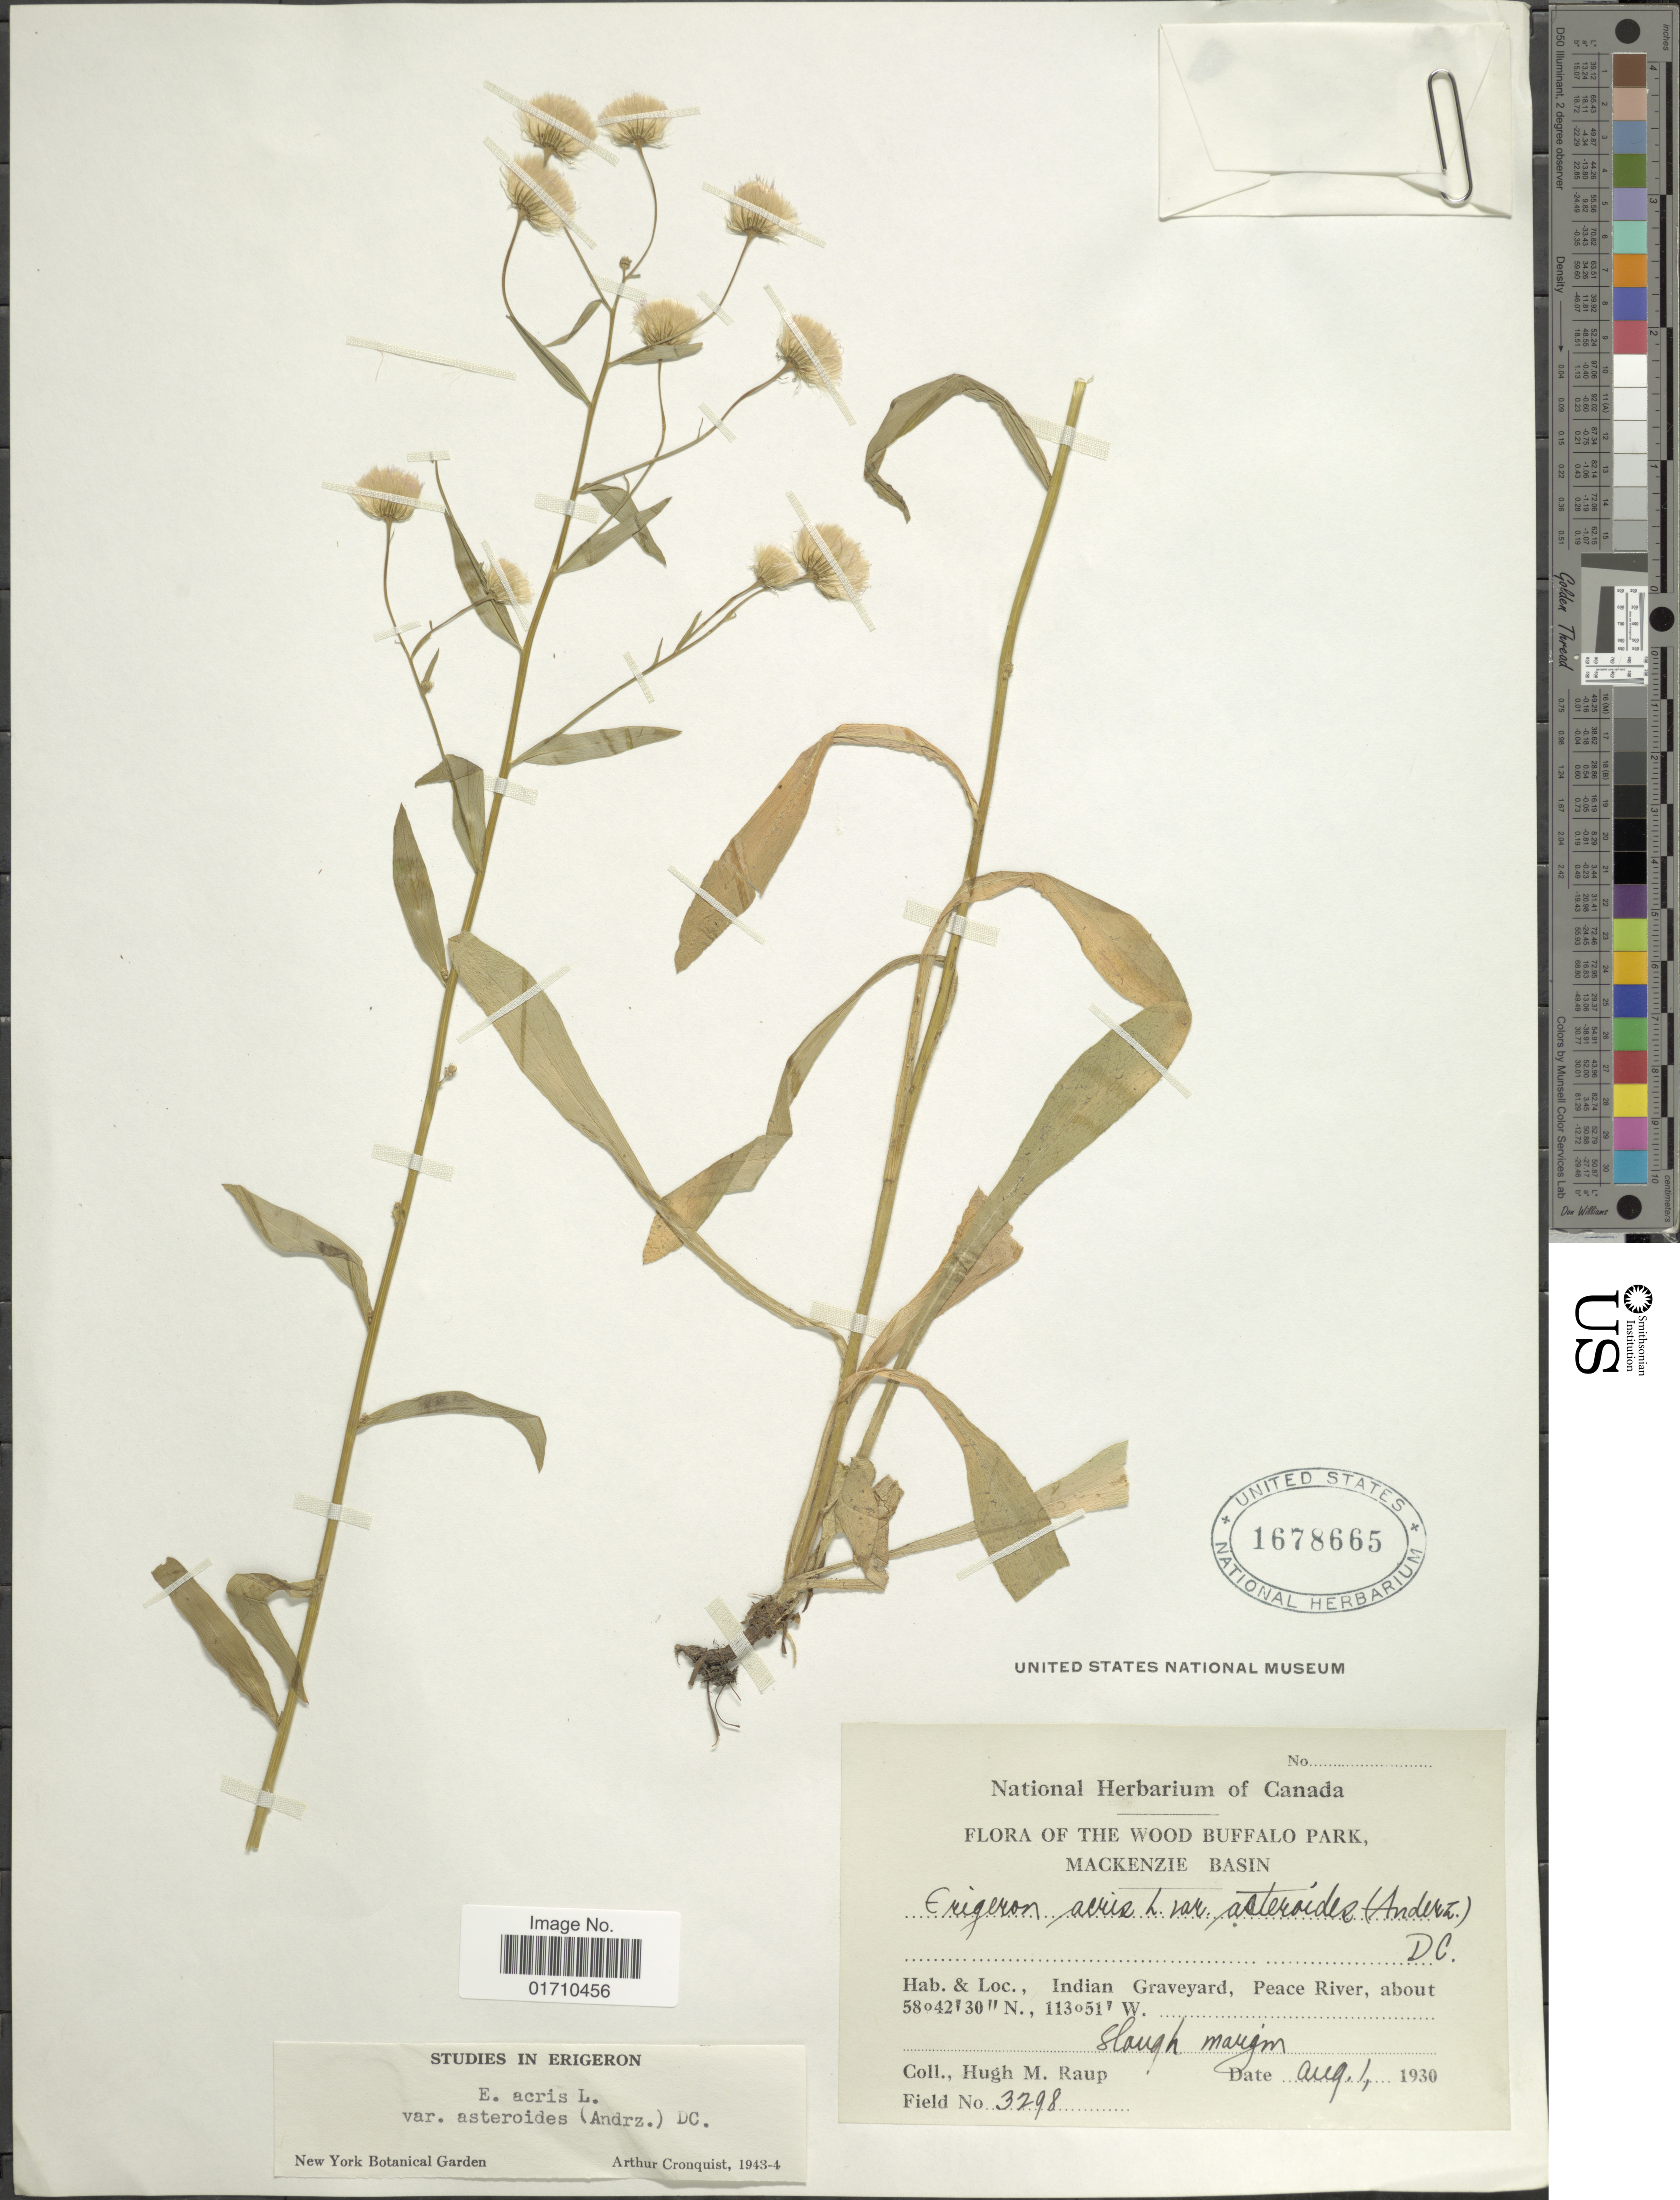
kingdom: Plantae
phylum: Tracheophyta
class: Magnoliopsida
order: Asterales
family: Asteraceae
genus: Erigeron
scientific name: Erigeron acris var. asteroides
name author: (Andrz.) DC.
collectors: H. Raup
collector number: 3298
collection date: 1930-08-01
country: Canada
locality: The Wood Buffalo Park, Mackenzie Basin, Indian Graveyard, Peace River, Slough margin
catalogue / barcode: US 1678665